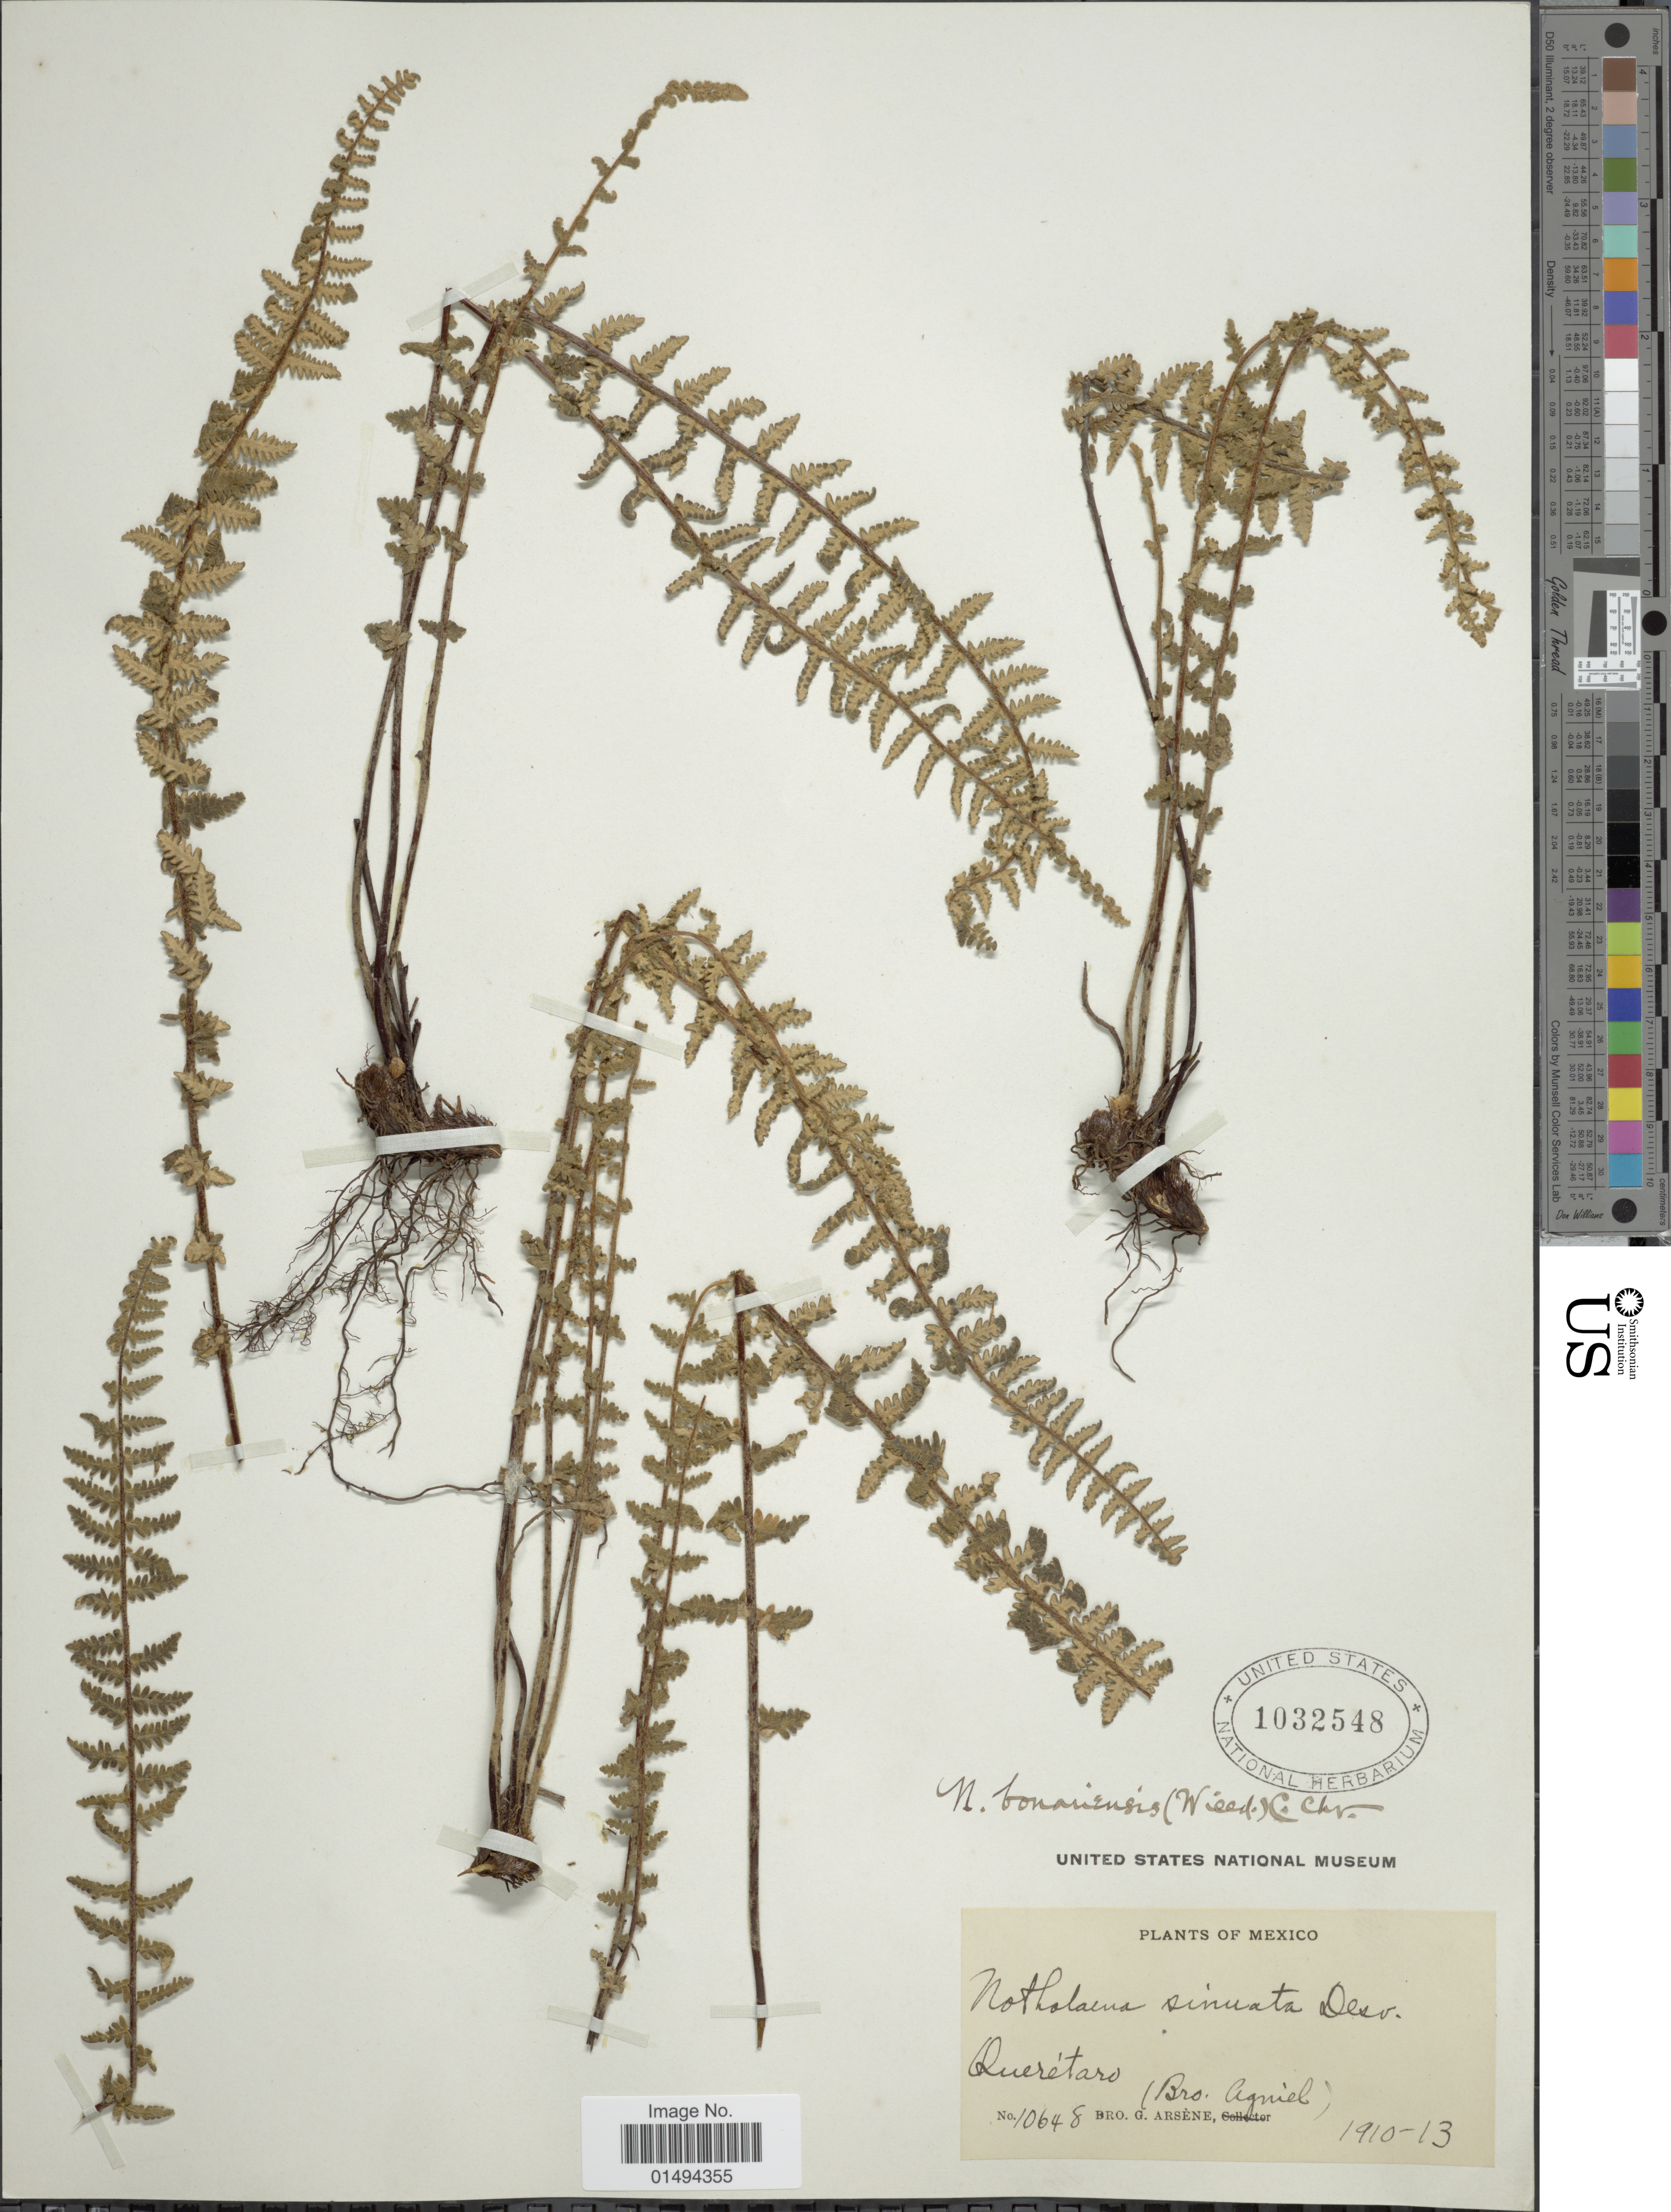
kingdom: Plantae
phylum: Tracheophyta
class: Polypodiopsida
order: Polypodiales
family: Pteridaceae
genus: Myriopteris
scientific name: Myriopteris aurea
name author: (Poir.) Grusz & Windham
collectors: Bro. G. Arsène & Bro. Agniel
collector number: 10648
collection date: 1910/1913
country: Mexico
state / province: Querétaro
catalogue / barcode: US 1032548